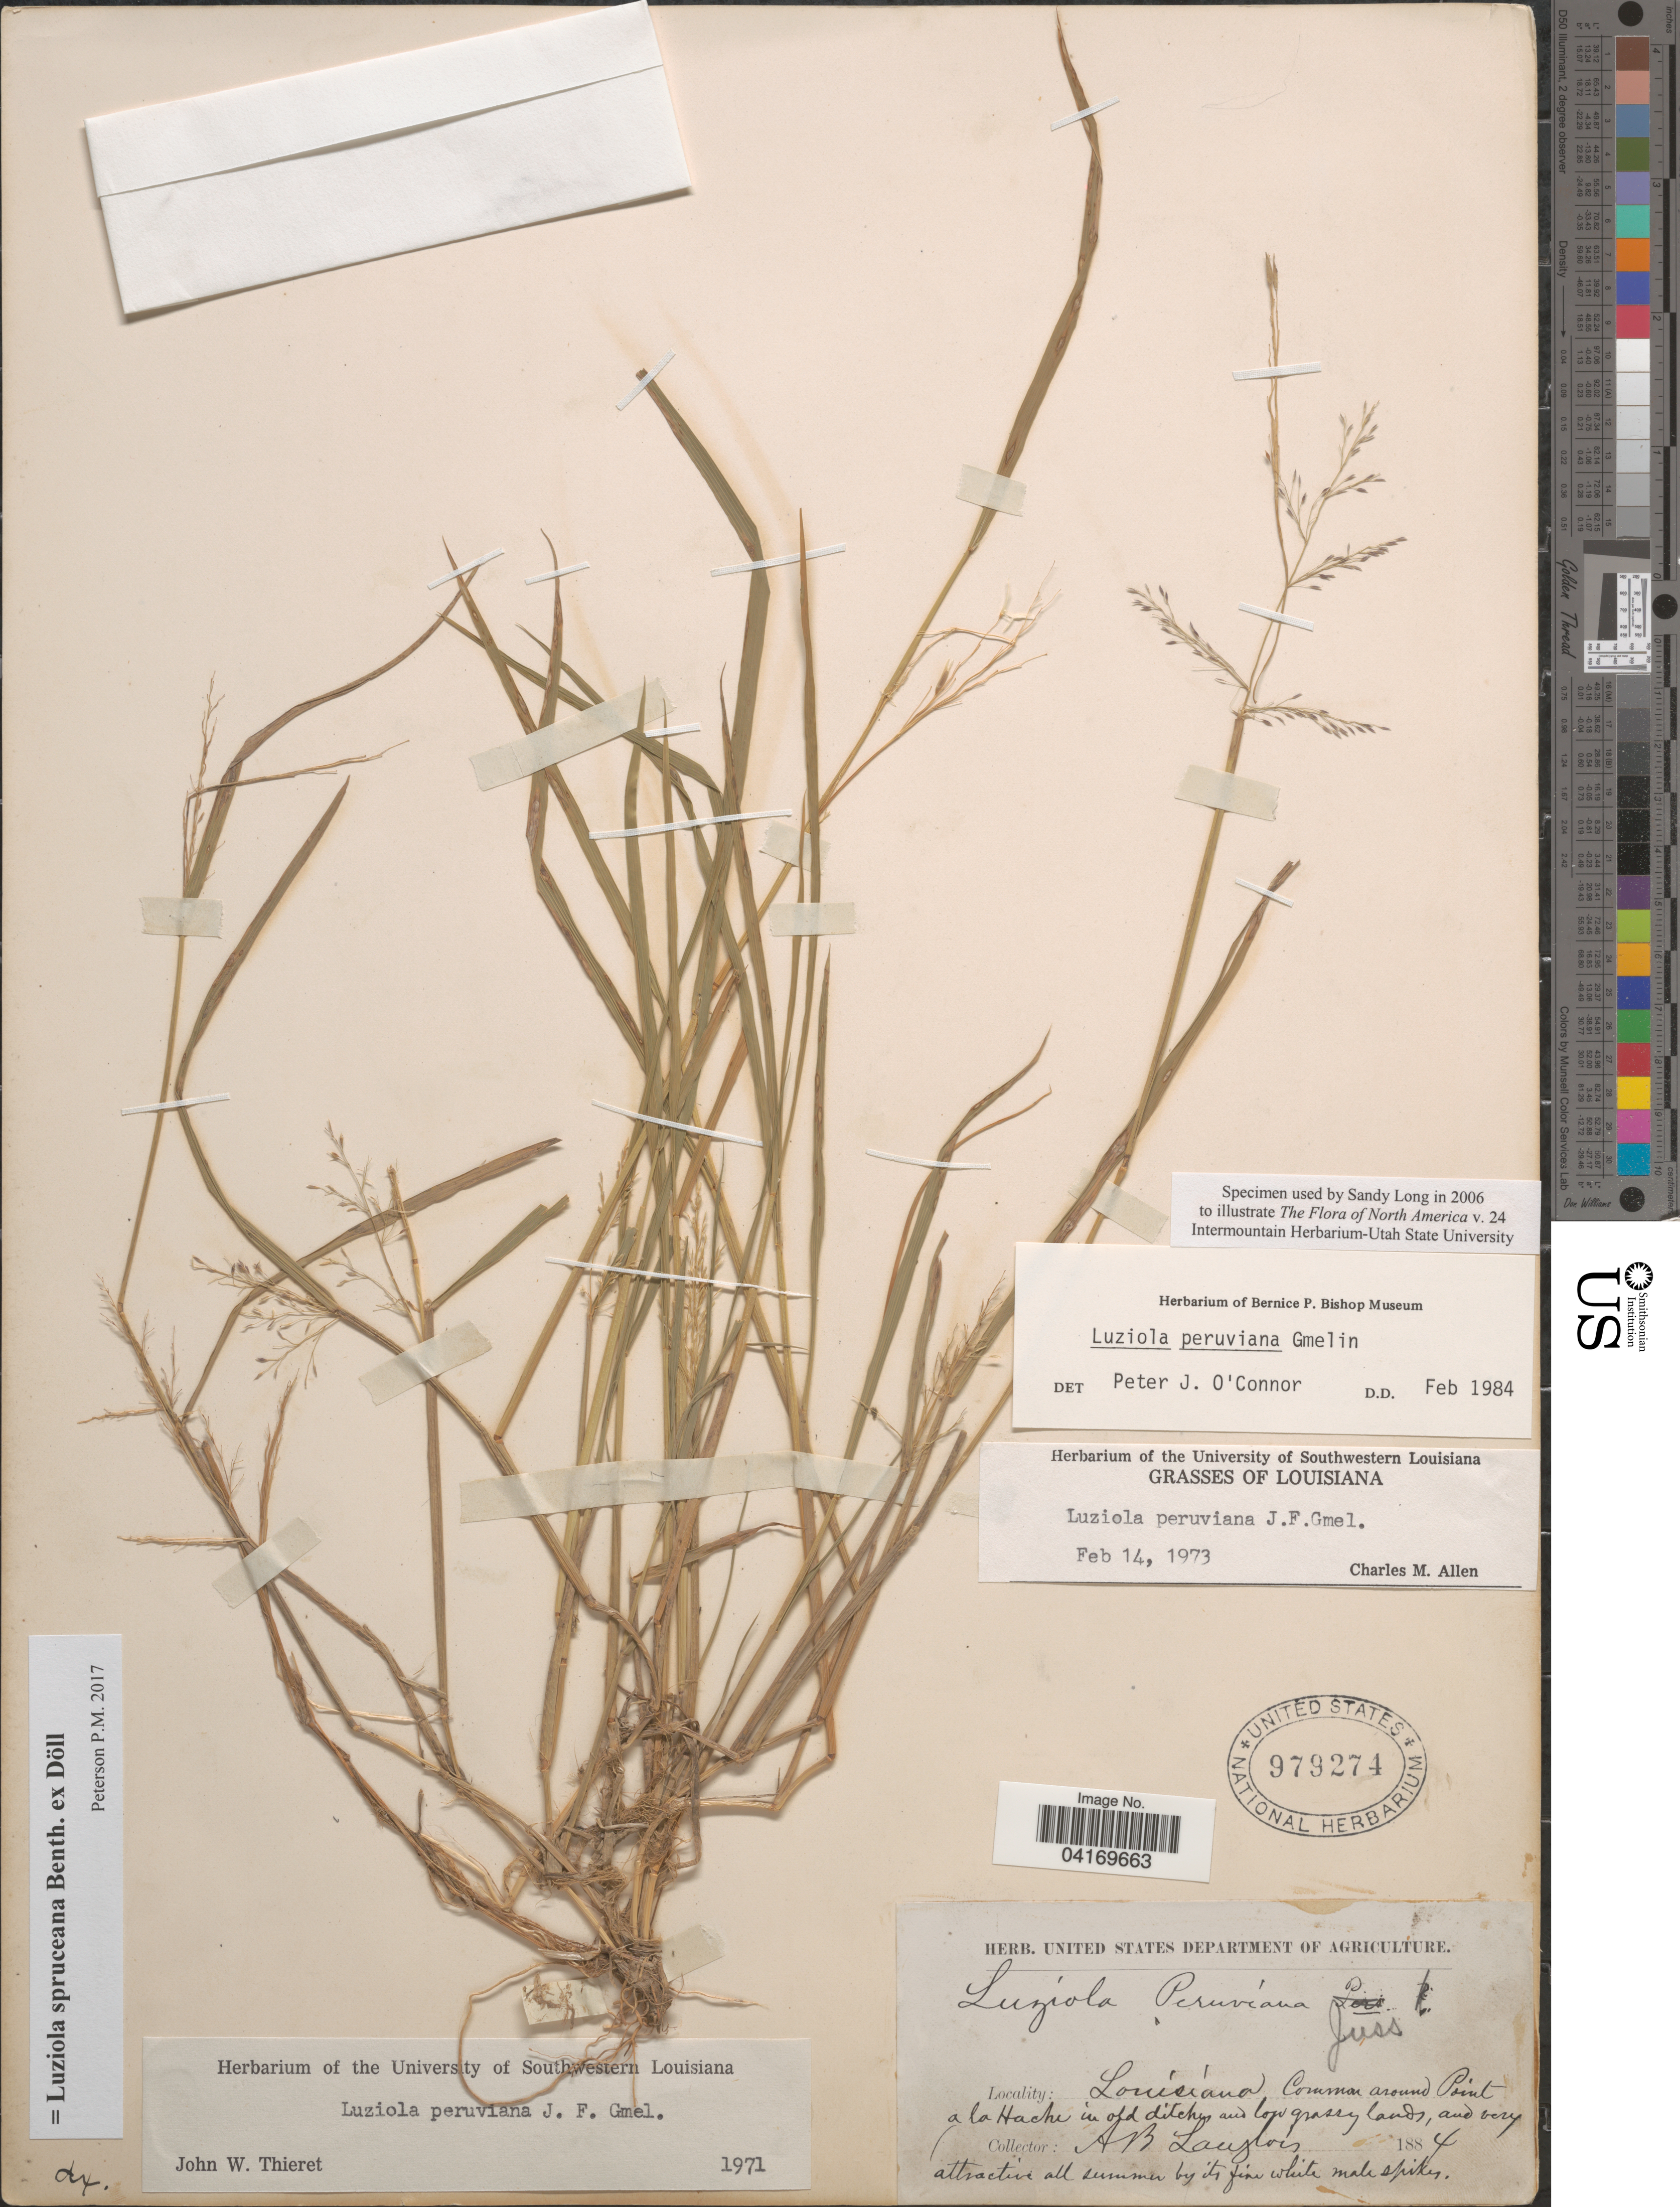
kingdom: Plantae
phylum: Tracheophyta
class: Liliopsida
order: Poales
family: Poaceae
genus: Luziola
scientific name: Luziola spruceana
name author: Benth. ex Döll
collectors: A. Langlois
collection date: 1884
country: United States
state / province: Louisiana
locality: Common around Point a la Hache in old ditches and low grassy lands, and very attractive all summer by its fine white male spikes.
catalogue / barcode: US 979274